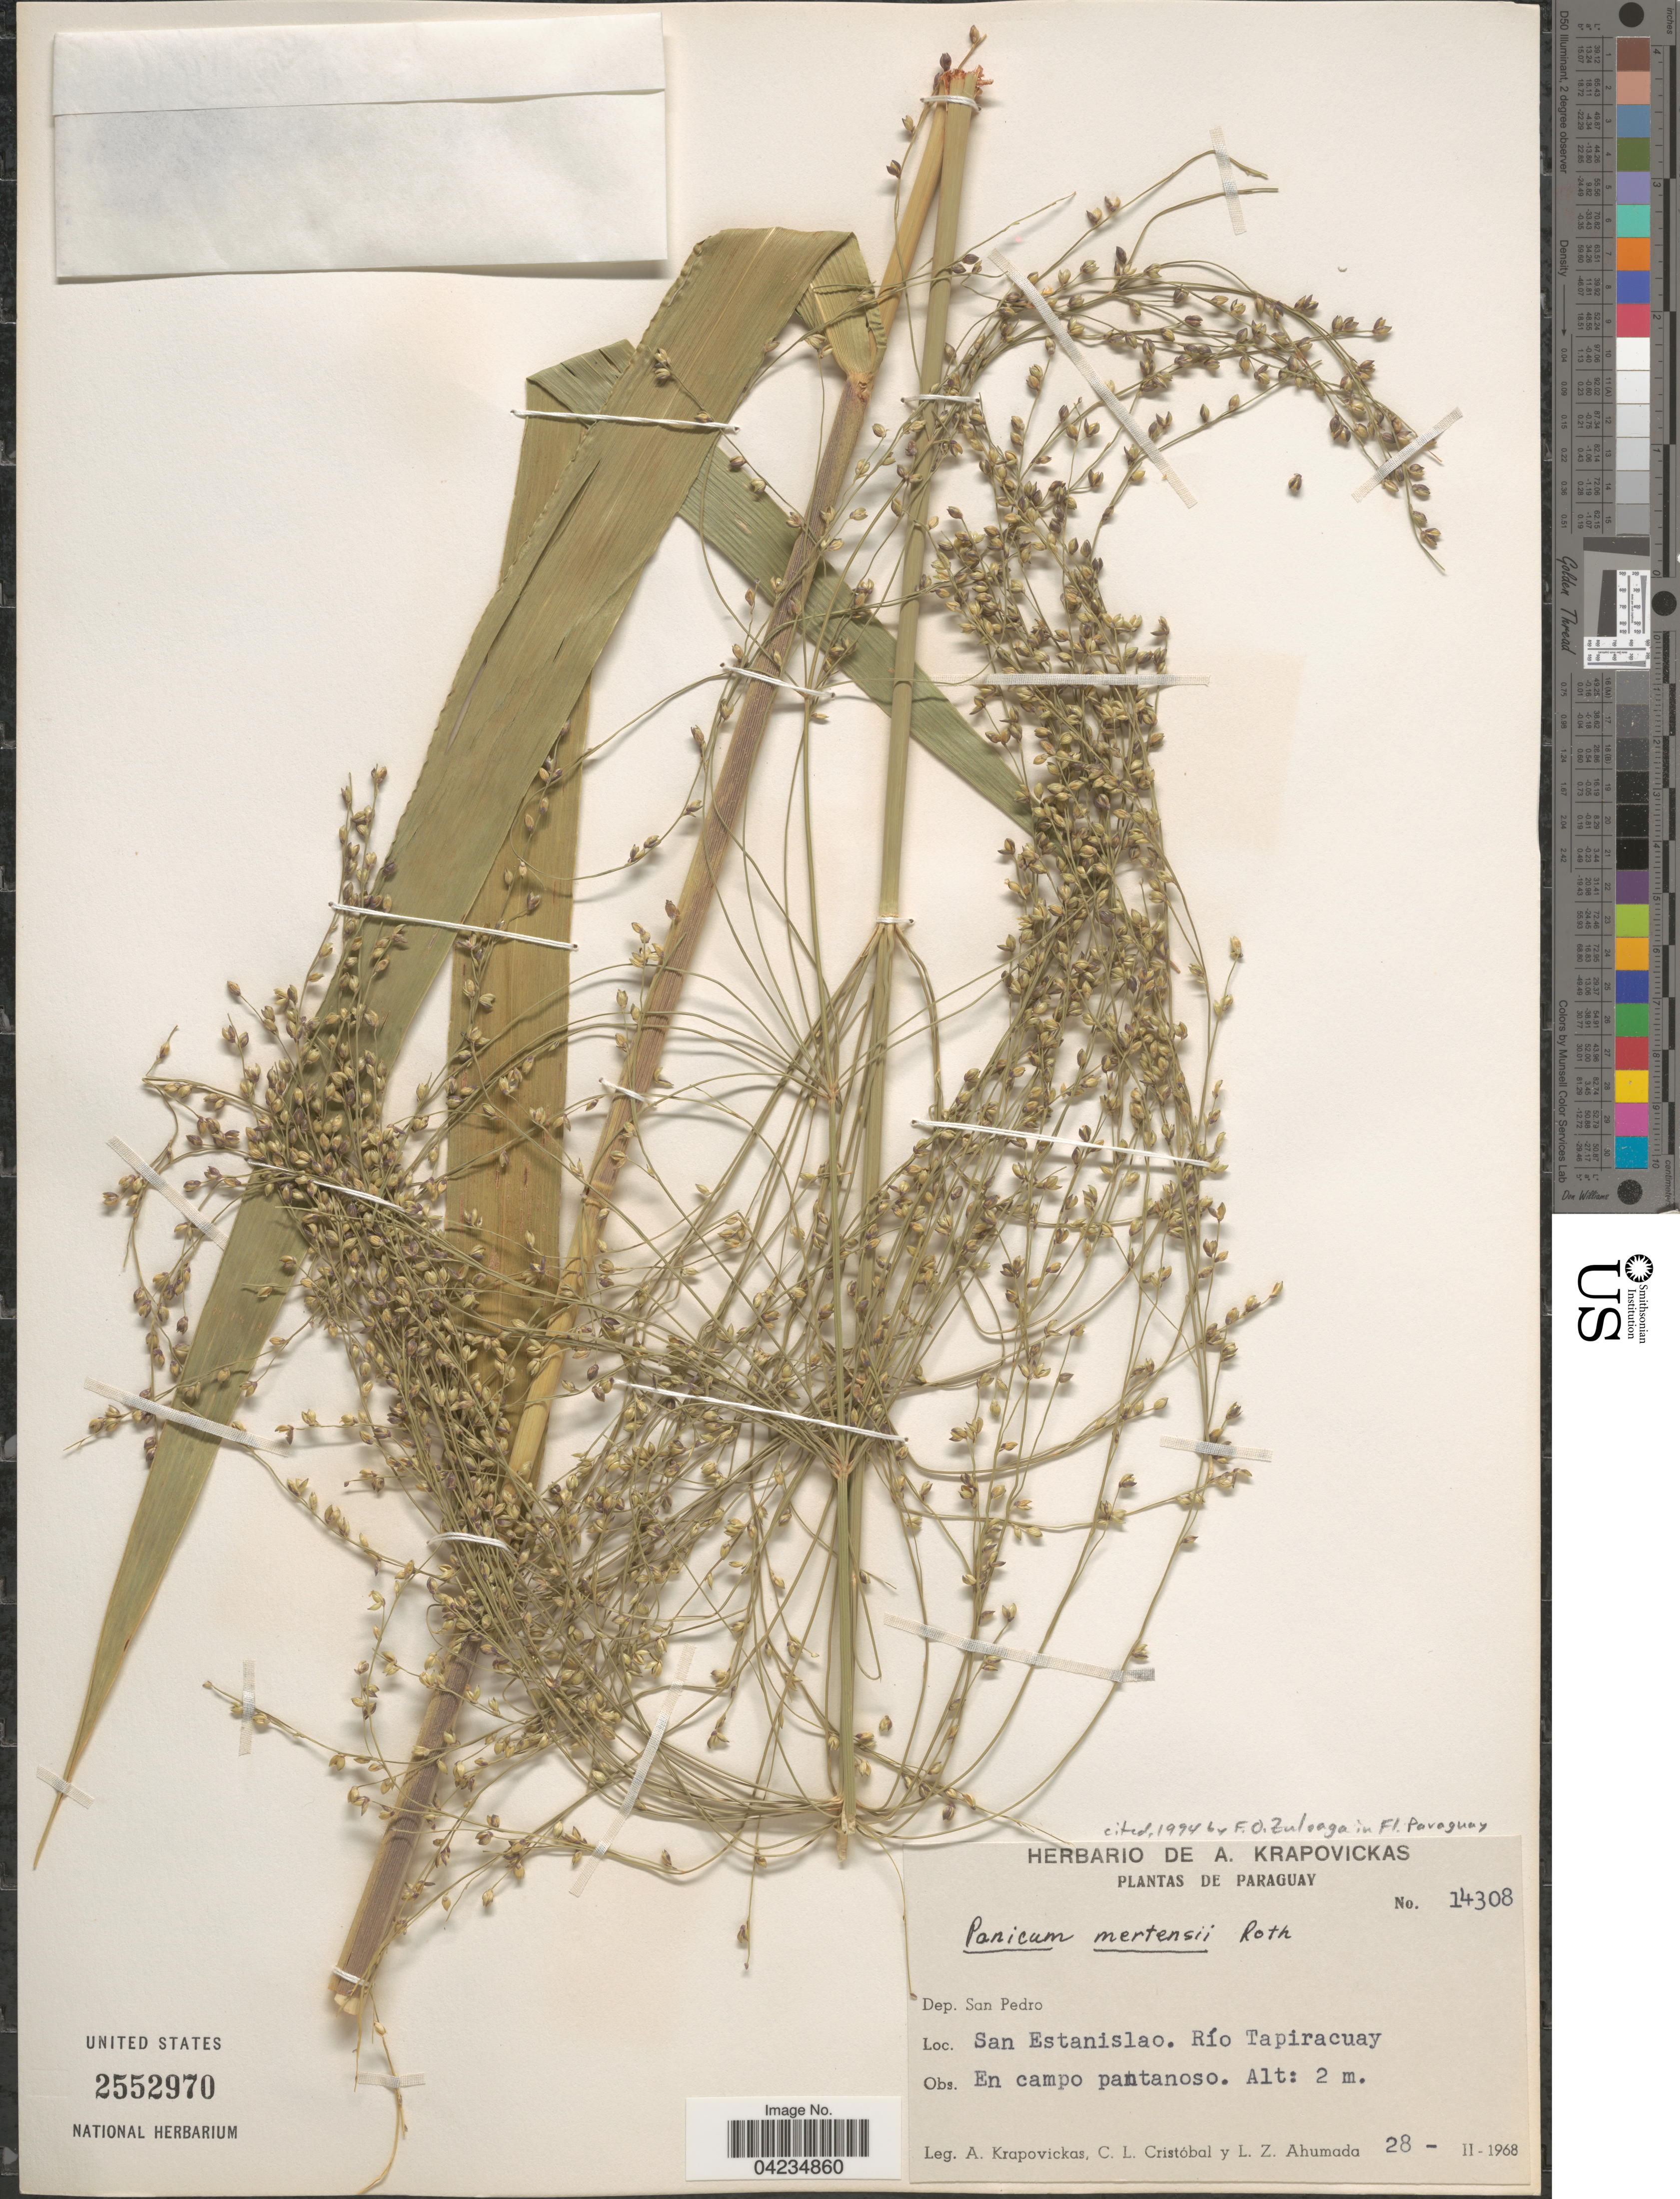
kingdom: Plantae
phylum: Tracheophyta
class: Liliopsida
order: Poales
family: Poaceae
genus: Stephostachys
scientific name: Stephostachys mertensii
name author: (Roth) Zuloaga & Marrone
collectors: A. Krapovickas, C. L. Cristóbal & L. Ahumada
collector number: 14308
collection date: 1968-02-28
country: Paraguay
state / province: San Pedro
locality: Dep. San Pedro. San Estanislao. Río Tapiracuay.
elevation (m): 2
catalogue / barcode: US 2552970